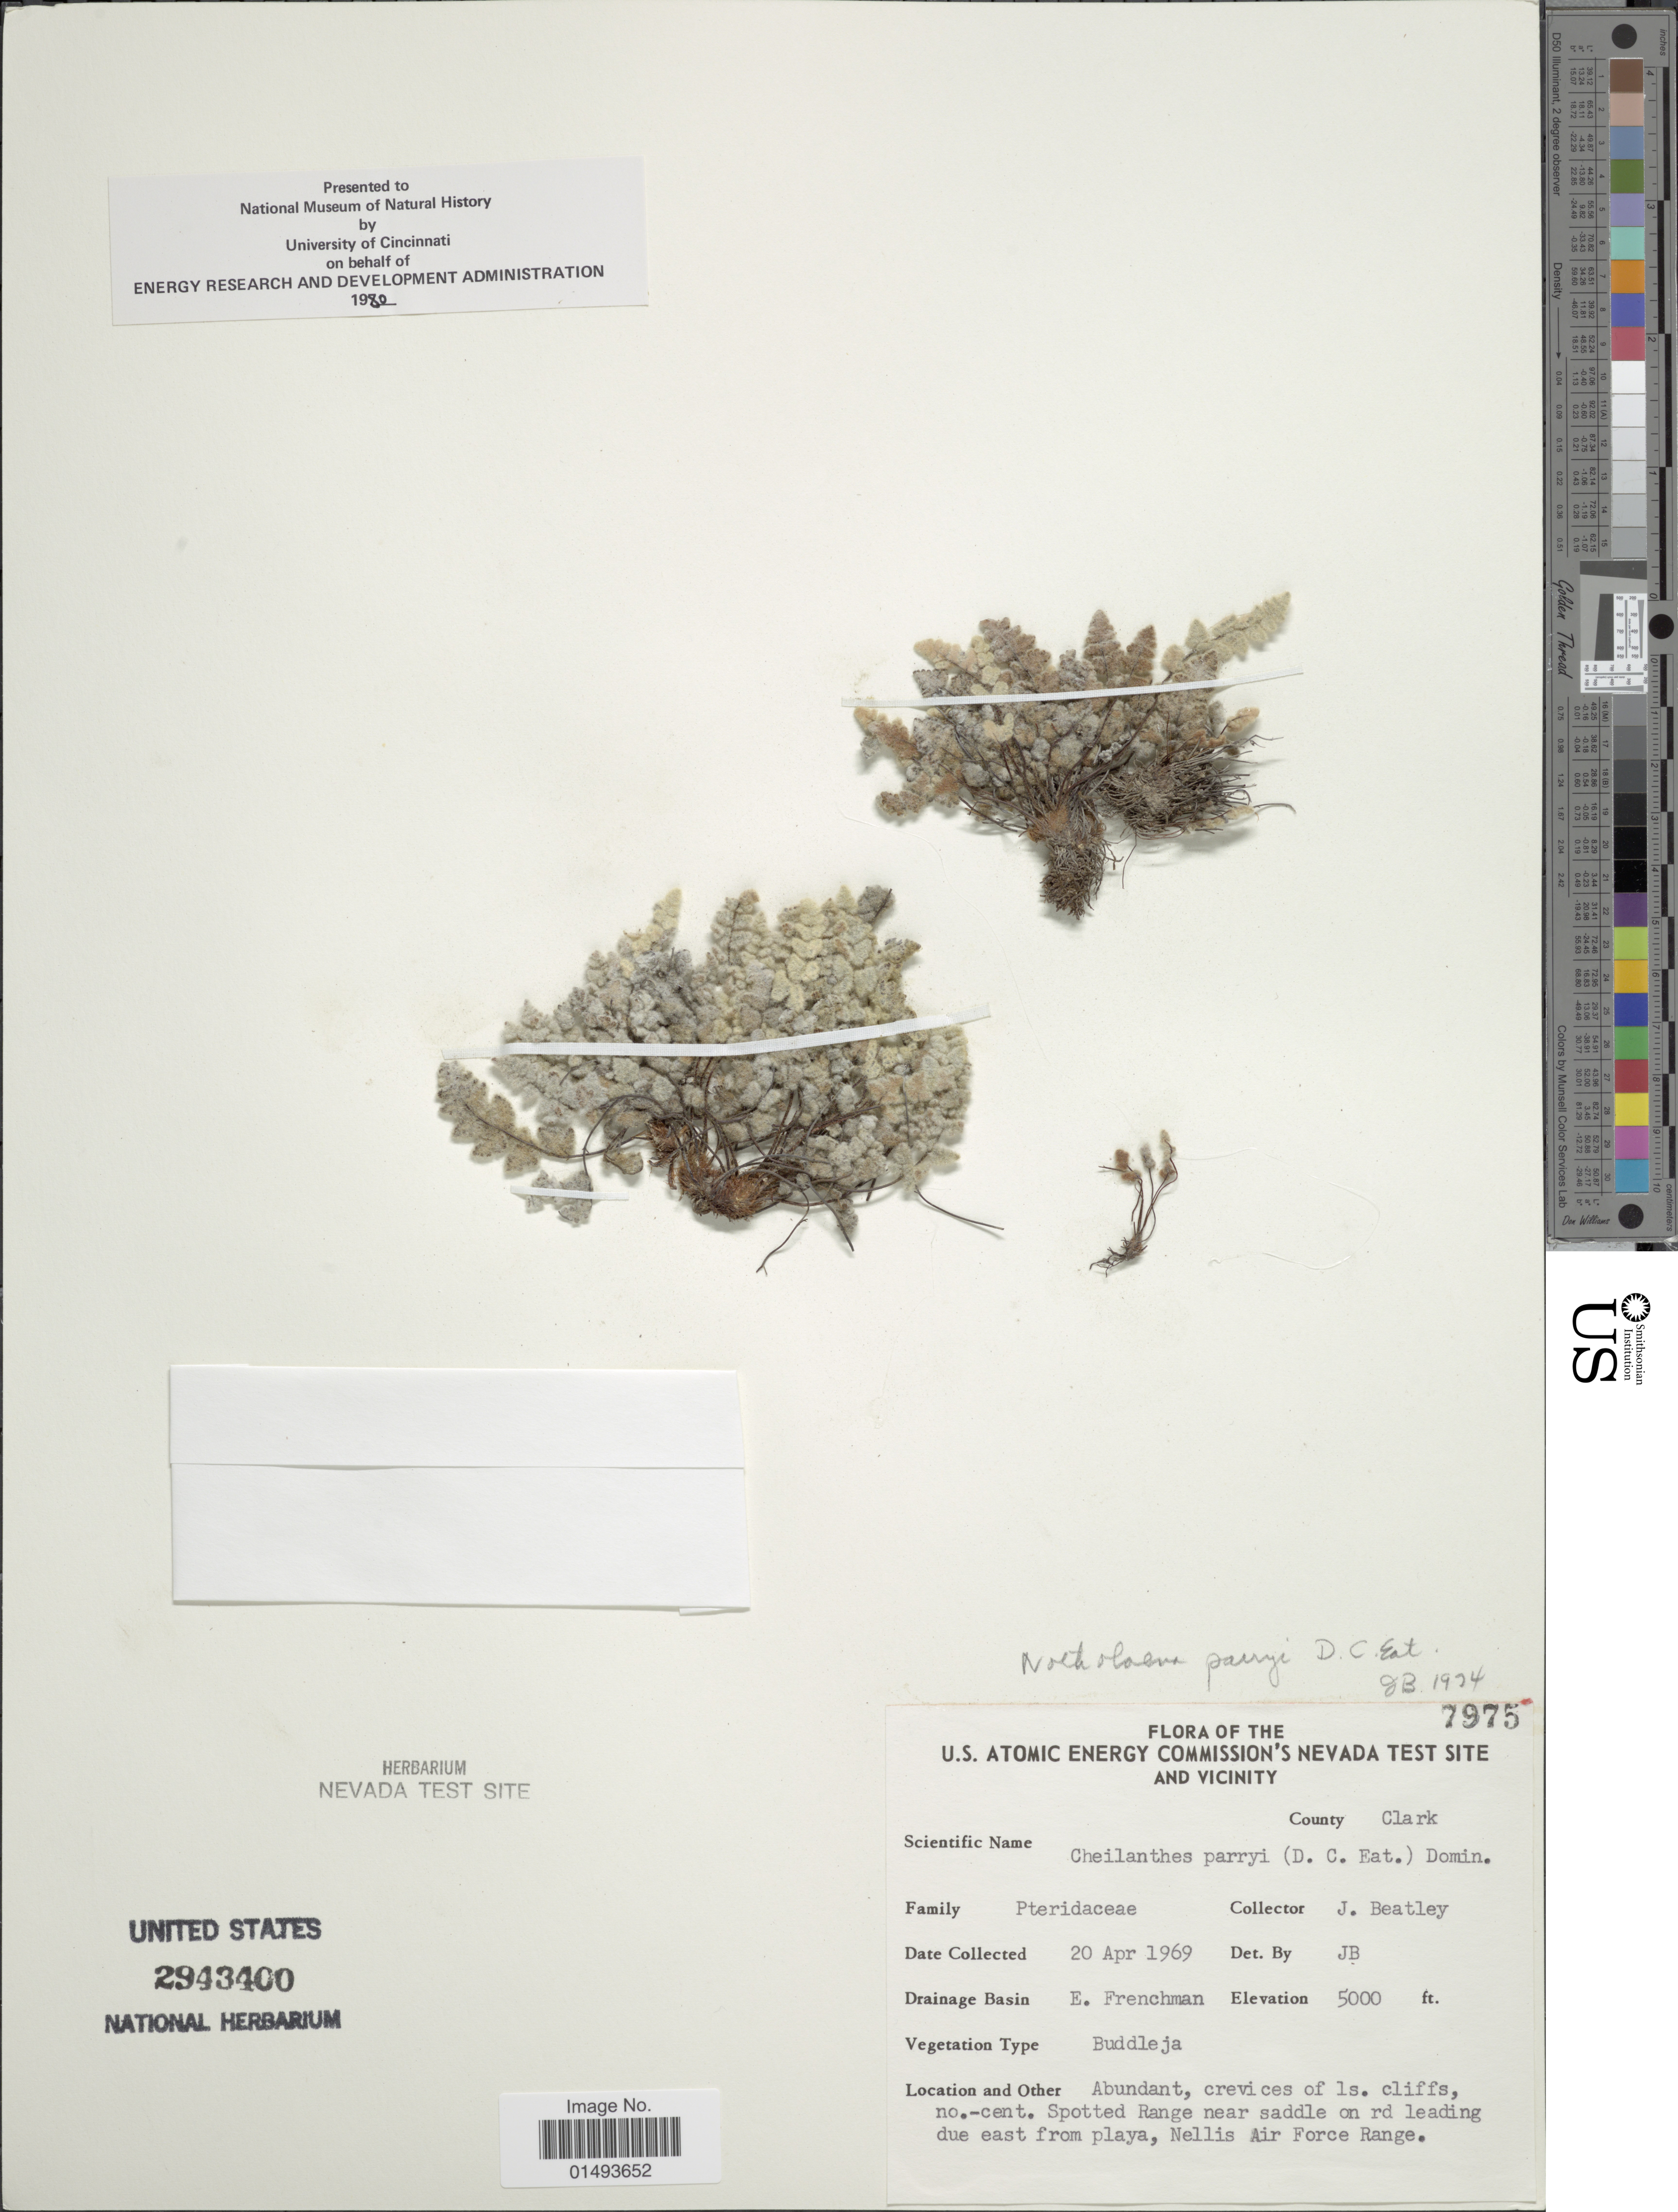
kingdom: Plantae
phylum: Tracheophyta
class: Polypodiopsida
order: Polypodiales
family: Pteridaceae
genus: Myriopteris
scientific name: Myriopteris parryi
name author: (D.C. Eaton) Grusz & Windham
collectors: J. C. Beatley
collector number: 7975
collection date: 1969-04-20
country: United States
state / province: Nevada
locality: Flora of the U.S. Atomic Energy Commission's Nevada Test Site and Vicinity, Abundant, crevices of ls. cliffs, no-cent. Spotted Range near saddle on rd leading due east from playa, Nellis Air Force Range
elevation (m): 1524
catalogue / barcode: US 2943400